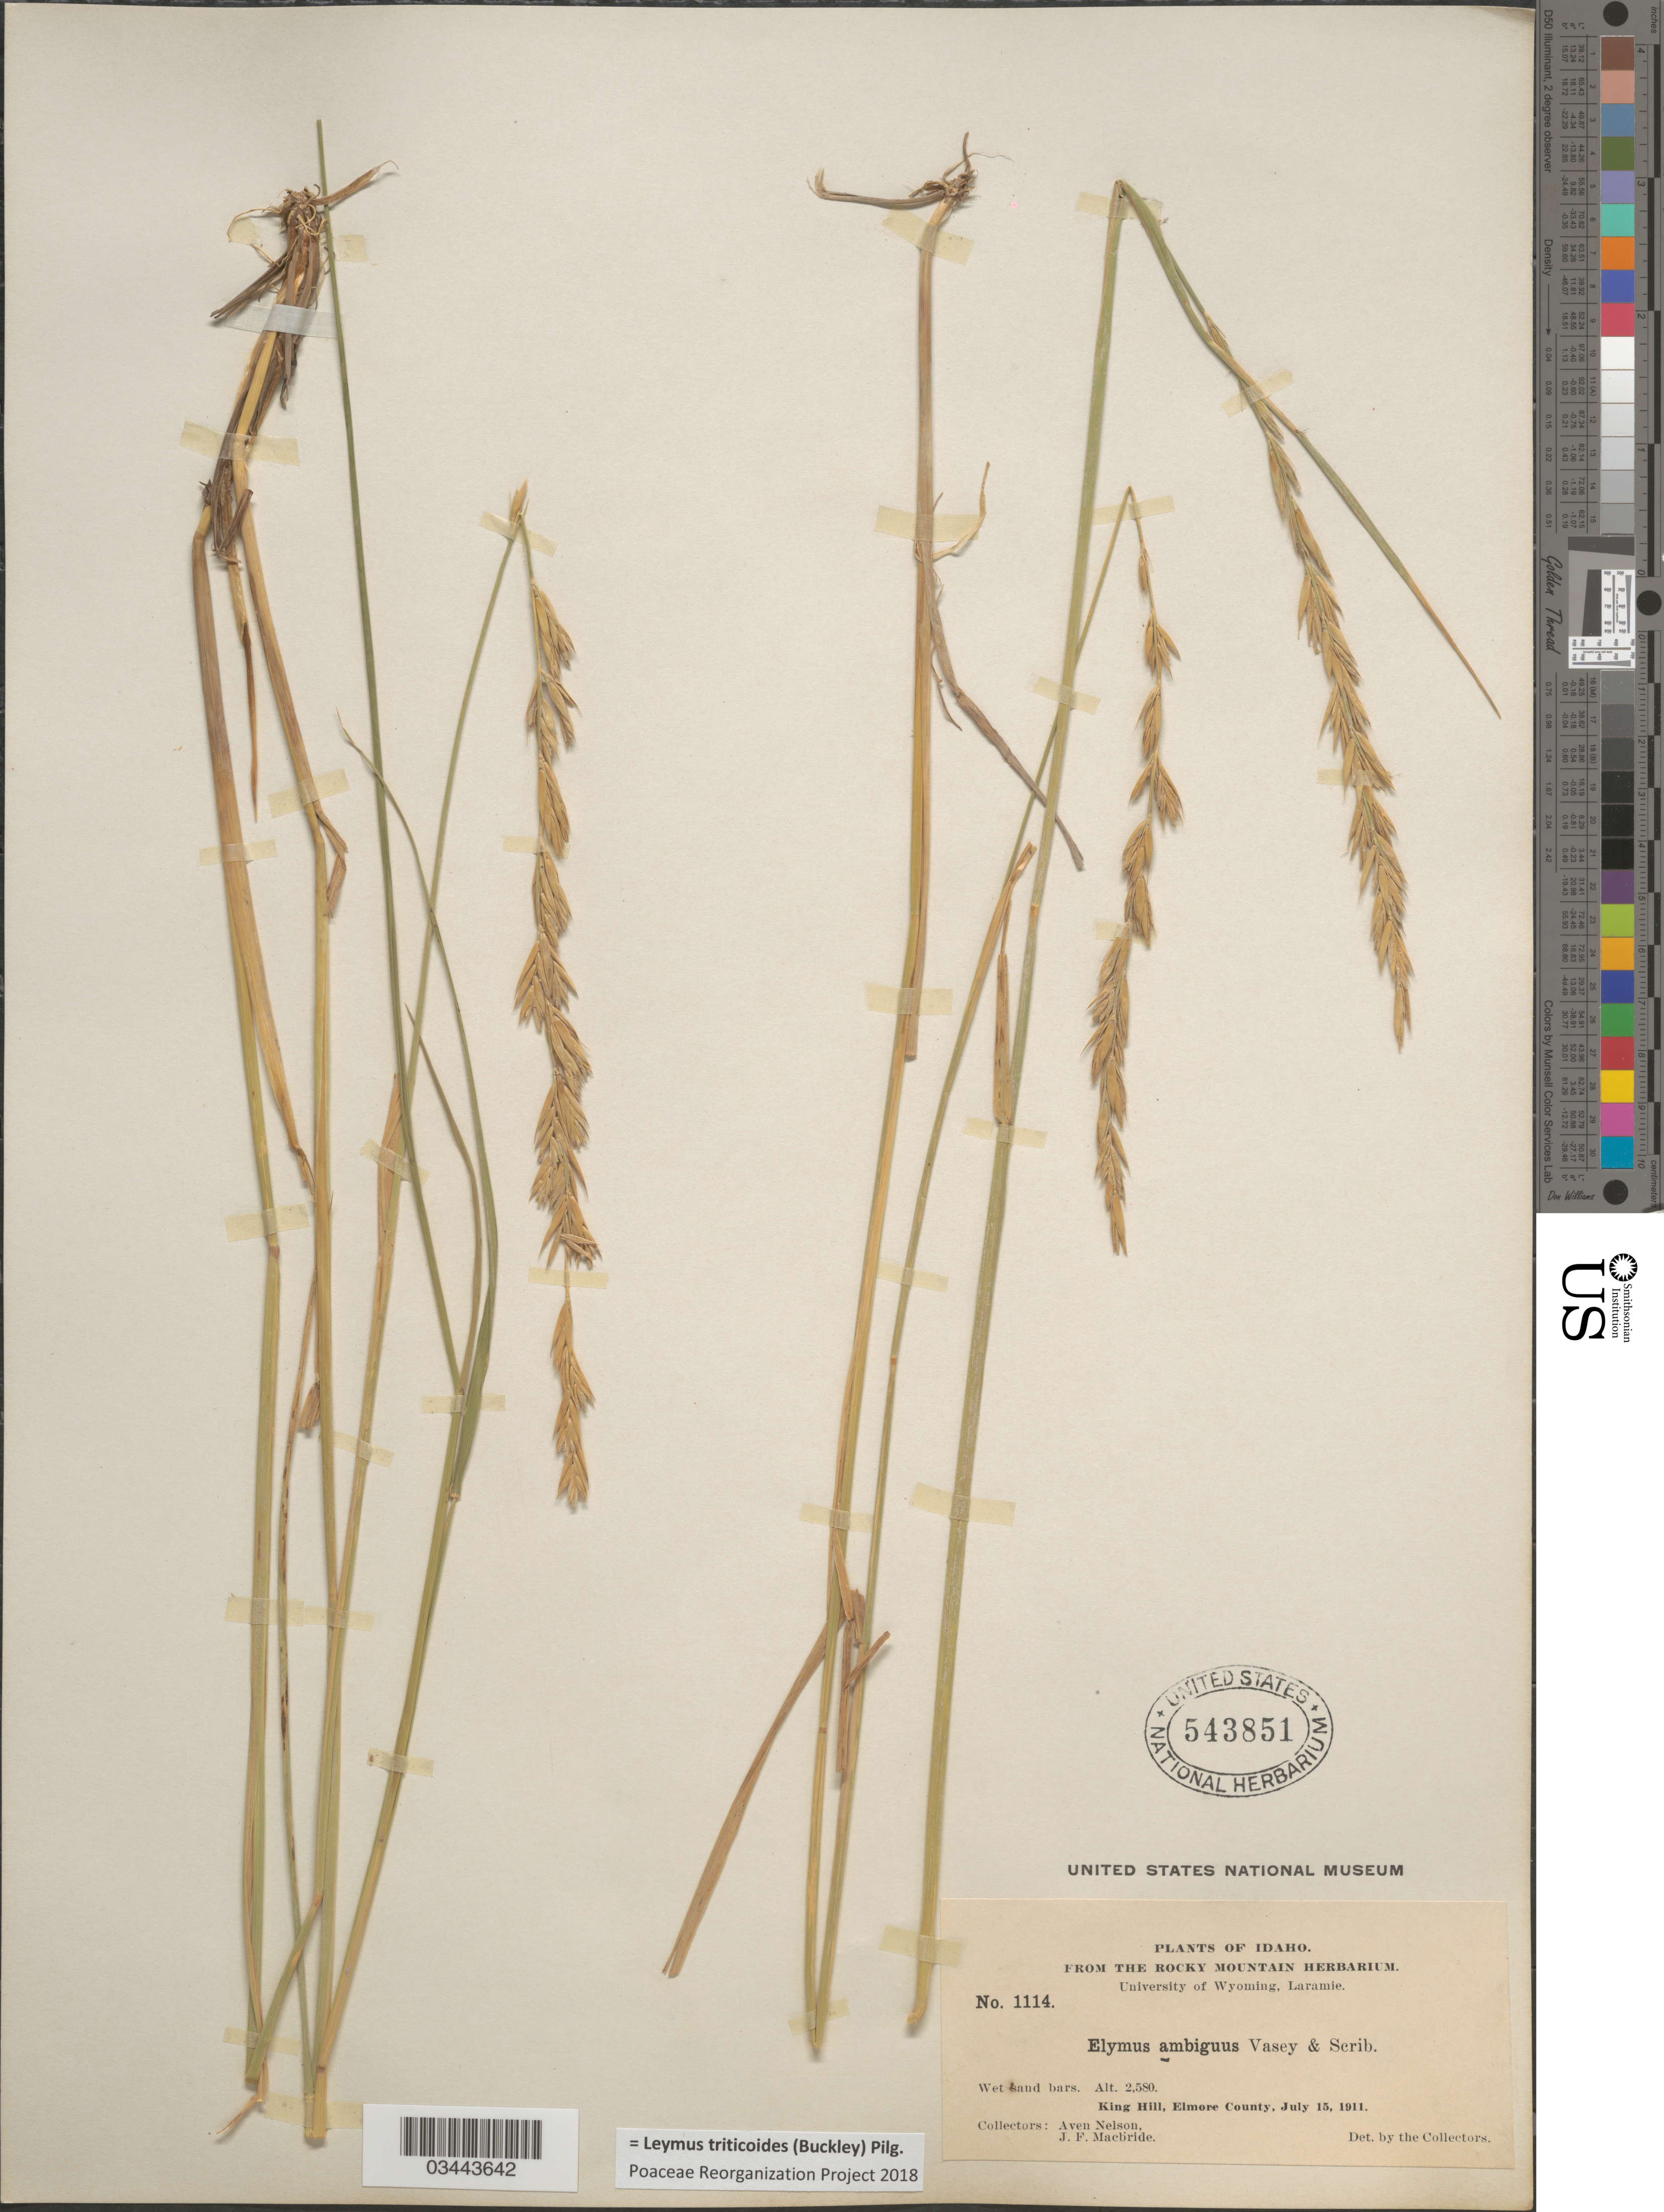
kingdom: Plantae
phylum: Tracheophyta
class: Liliopsida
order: Poales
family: Poaceae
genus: Leymus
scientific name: Leymus triticoides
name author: (Buckley) Pilg.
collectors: A. Nelson & J. F. Macbride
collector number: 1114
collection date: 1911-07-15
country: United States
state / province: Idaho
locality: Wet sand bars. King Hill, Elmore County.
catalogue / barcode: US 543851